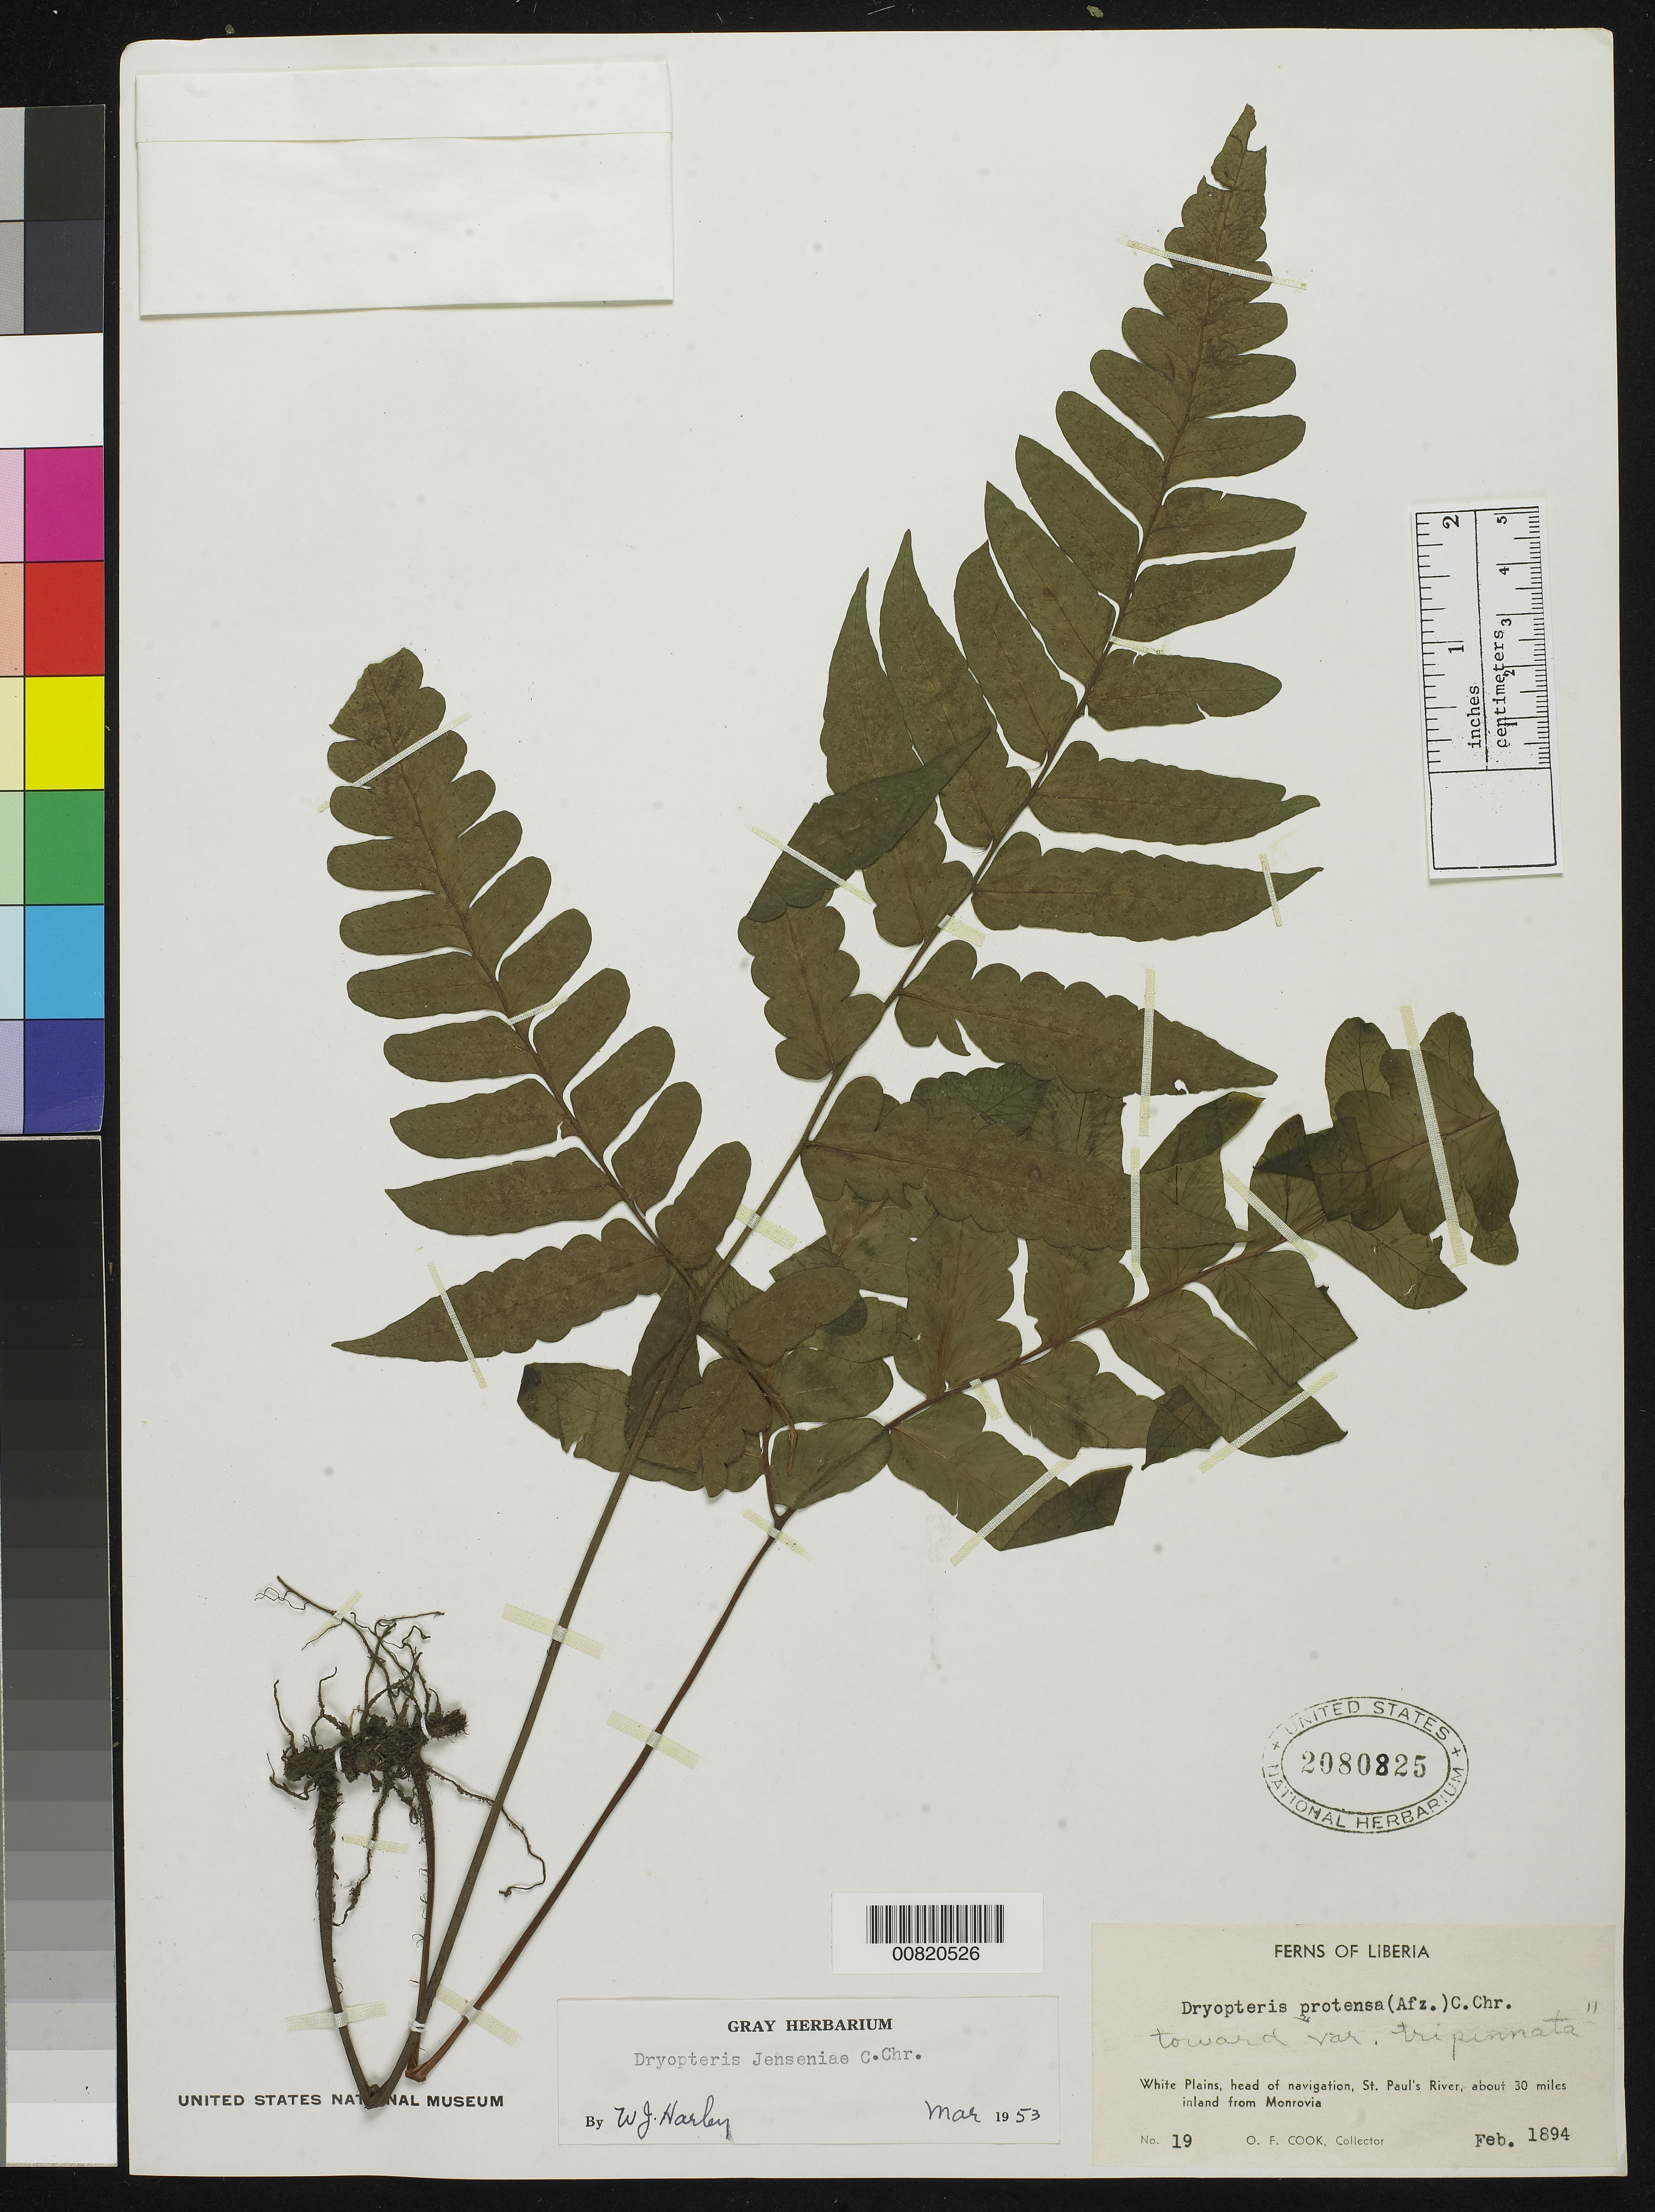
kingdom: Plantae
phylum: Tracheophyta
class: Polypodiopsida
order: Polypodiales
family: Tectariaceae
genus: Triplophyllum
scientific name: Triplophyllum jenseniae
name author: (C. Chr.)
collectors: O. F. Cook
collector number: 19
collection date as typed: Feb 1894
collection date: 1894-02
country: Liberia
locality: White Plains, head of navigation, St. Paul's River, about 30 miles inland from Monrovia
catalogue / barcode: US 2080825